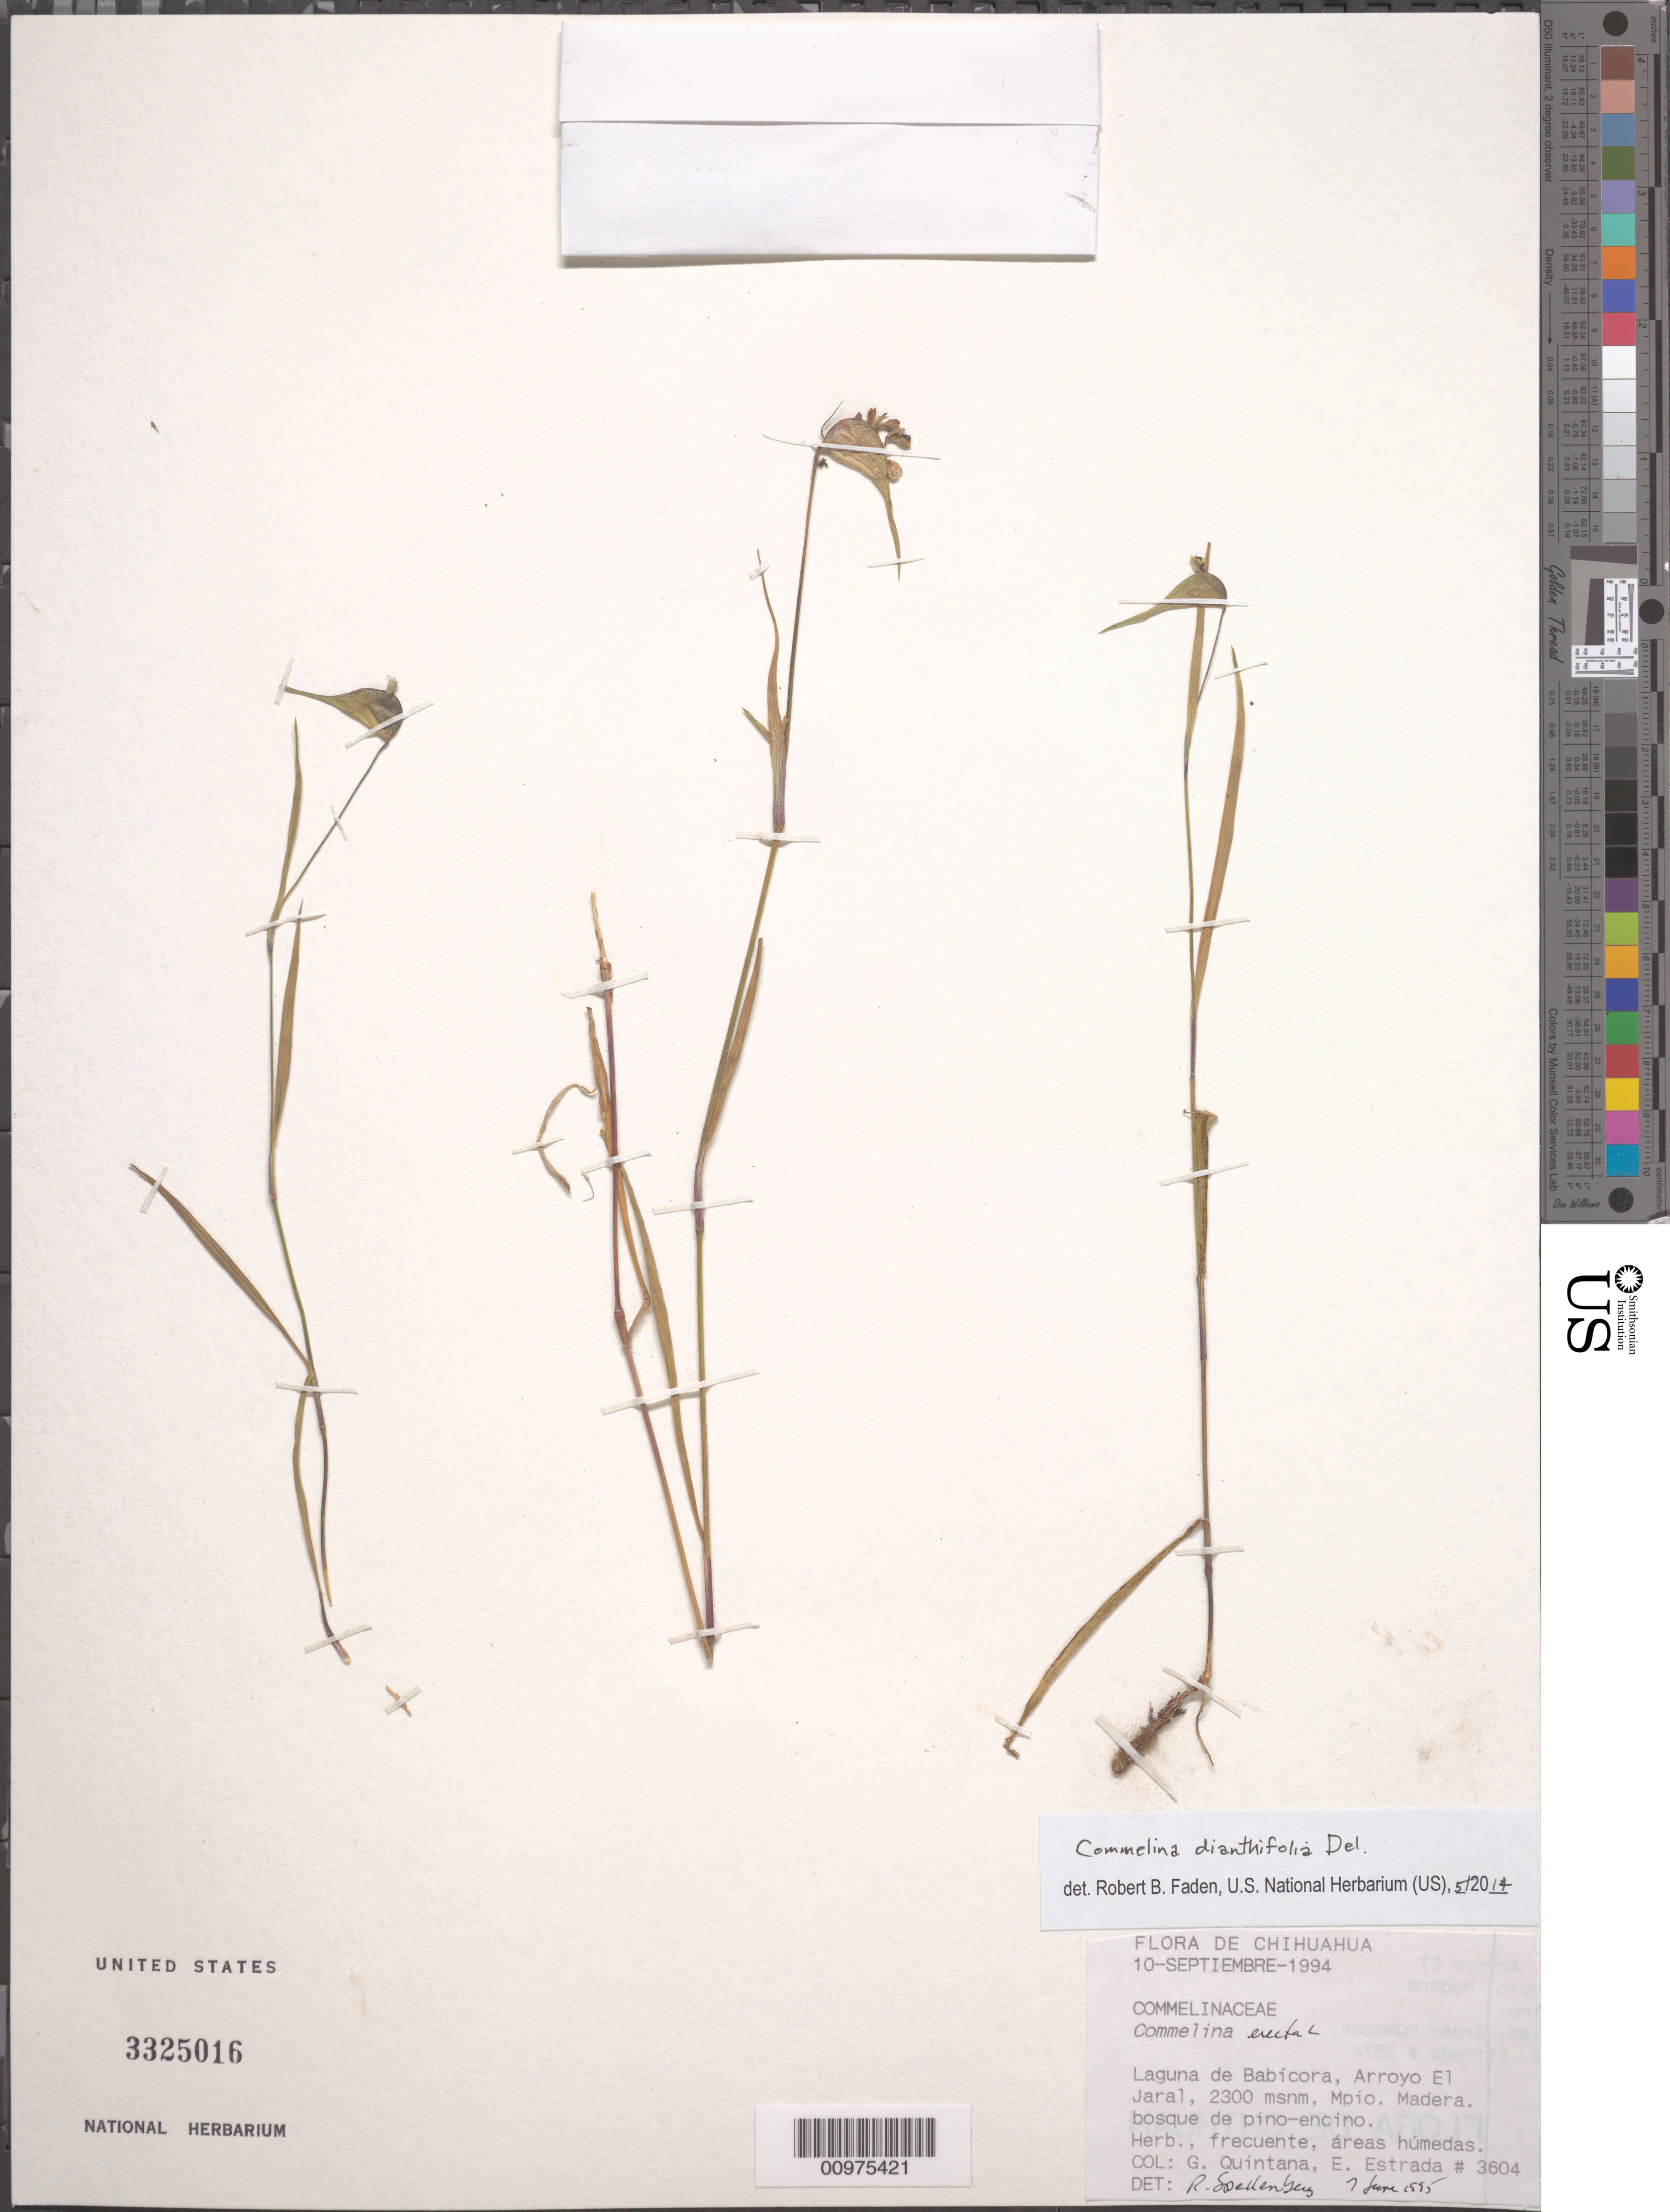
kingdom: Plantae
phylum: Tracheophyta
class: Liliopsida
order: Commelinales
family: Commelinaceae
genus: Commelina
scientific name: Commelina dianthifolia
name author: Redouté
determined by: Faden, Robert B., (US), Smithsonian Institution - National Museum of Natural History (UNITED STATES)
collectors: G. Quintana & E. Estrada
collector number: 3604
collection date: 1994-09-10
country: Mexico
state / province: Chihuahua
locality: Laguna de Babícora, Arroyo El Jaral, 2300 msnm, Mpio. Madera.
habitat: bosque de pino-encino.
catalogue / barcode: US 3325016